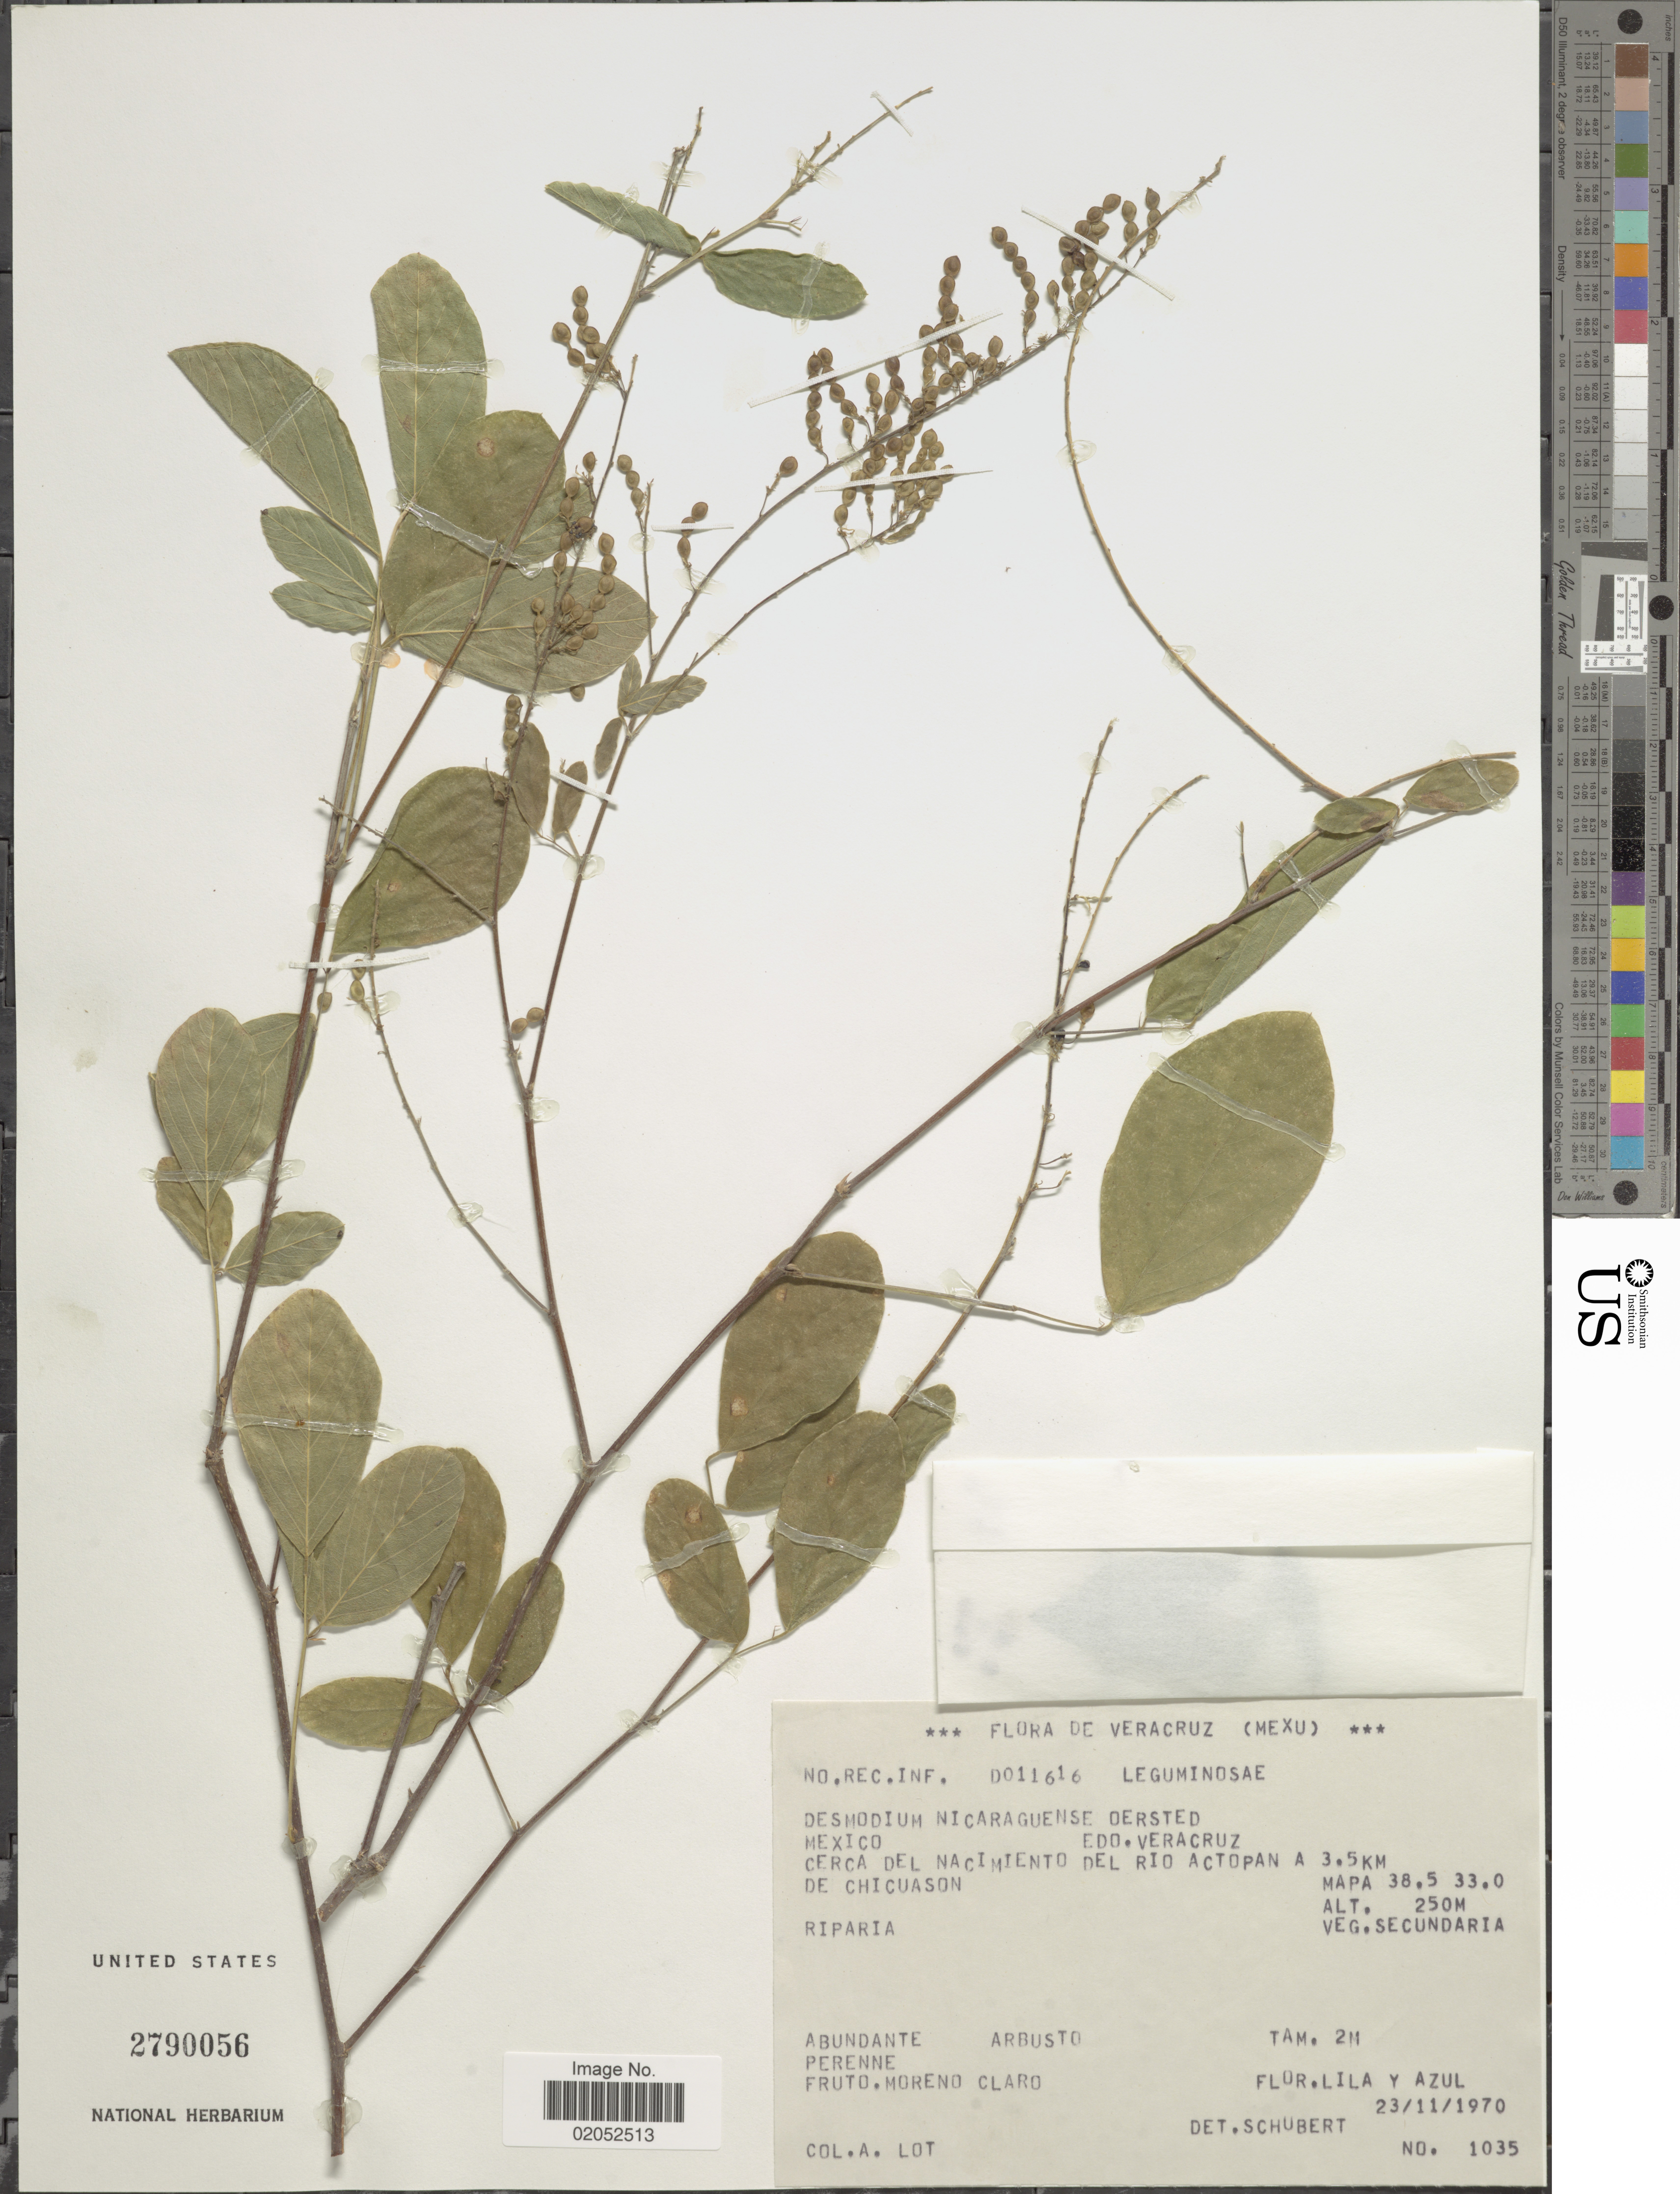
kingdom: Plantae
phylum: Tracheophyta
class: Magnoliopsida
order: Fabales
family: Fabaceae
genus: Desmodium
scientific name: Desmodium nicaraguense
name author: Oerst.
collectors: Lot, A.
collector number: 1035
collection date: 1970-11-23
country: Mexico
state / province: Veracruz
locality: Mexico, Cerca del Nacimiento del Rio Actopan a 3.5 km de Chicuason. Edo. Vera Cruz.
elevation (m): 250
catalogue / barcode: US 2790056